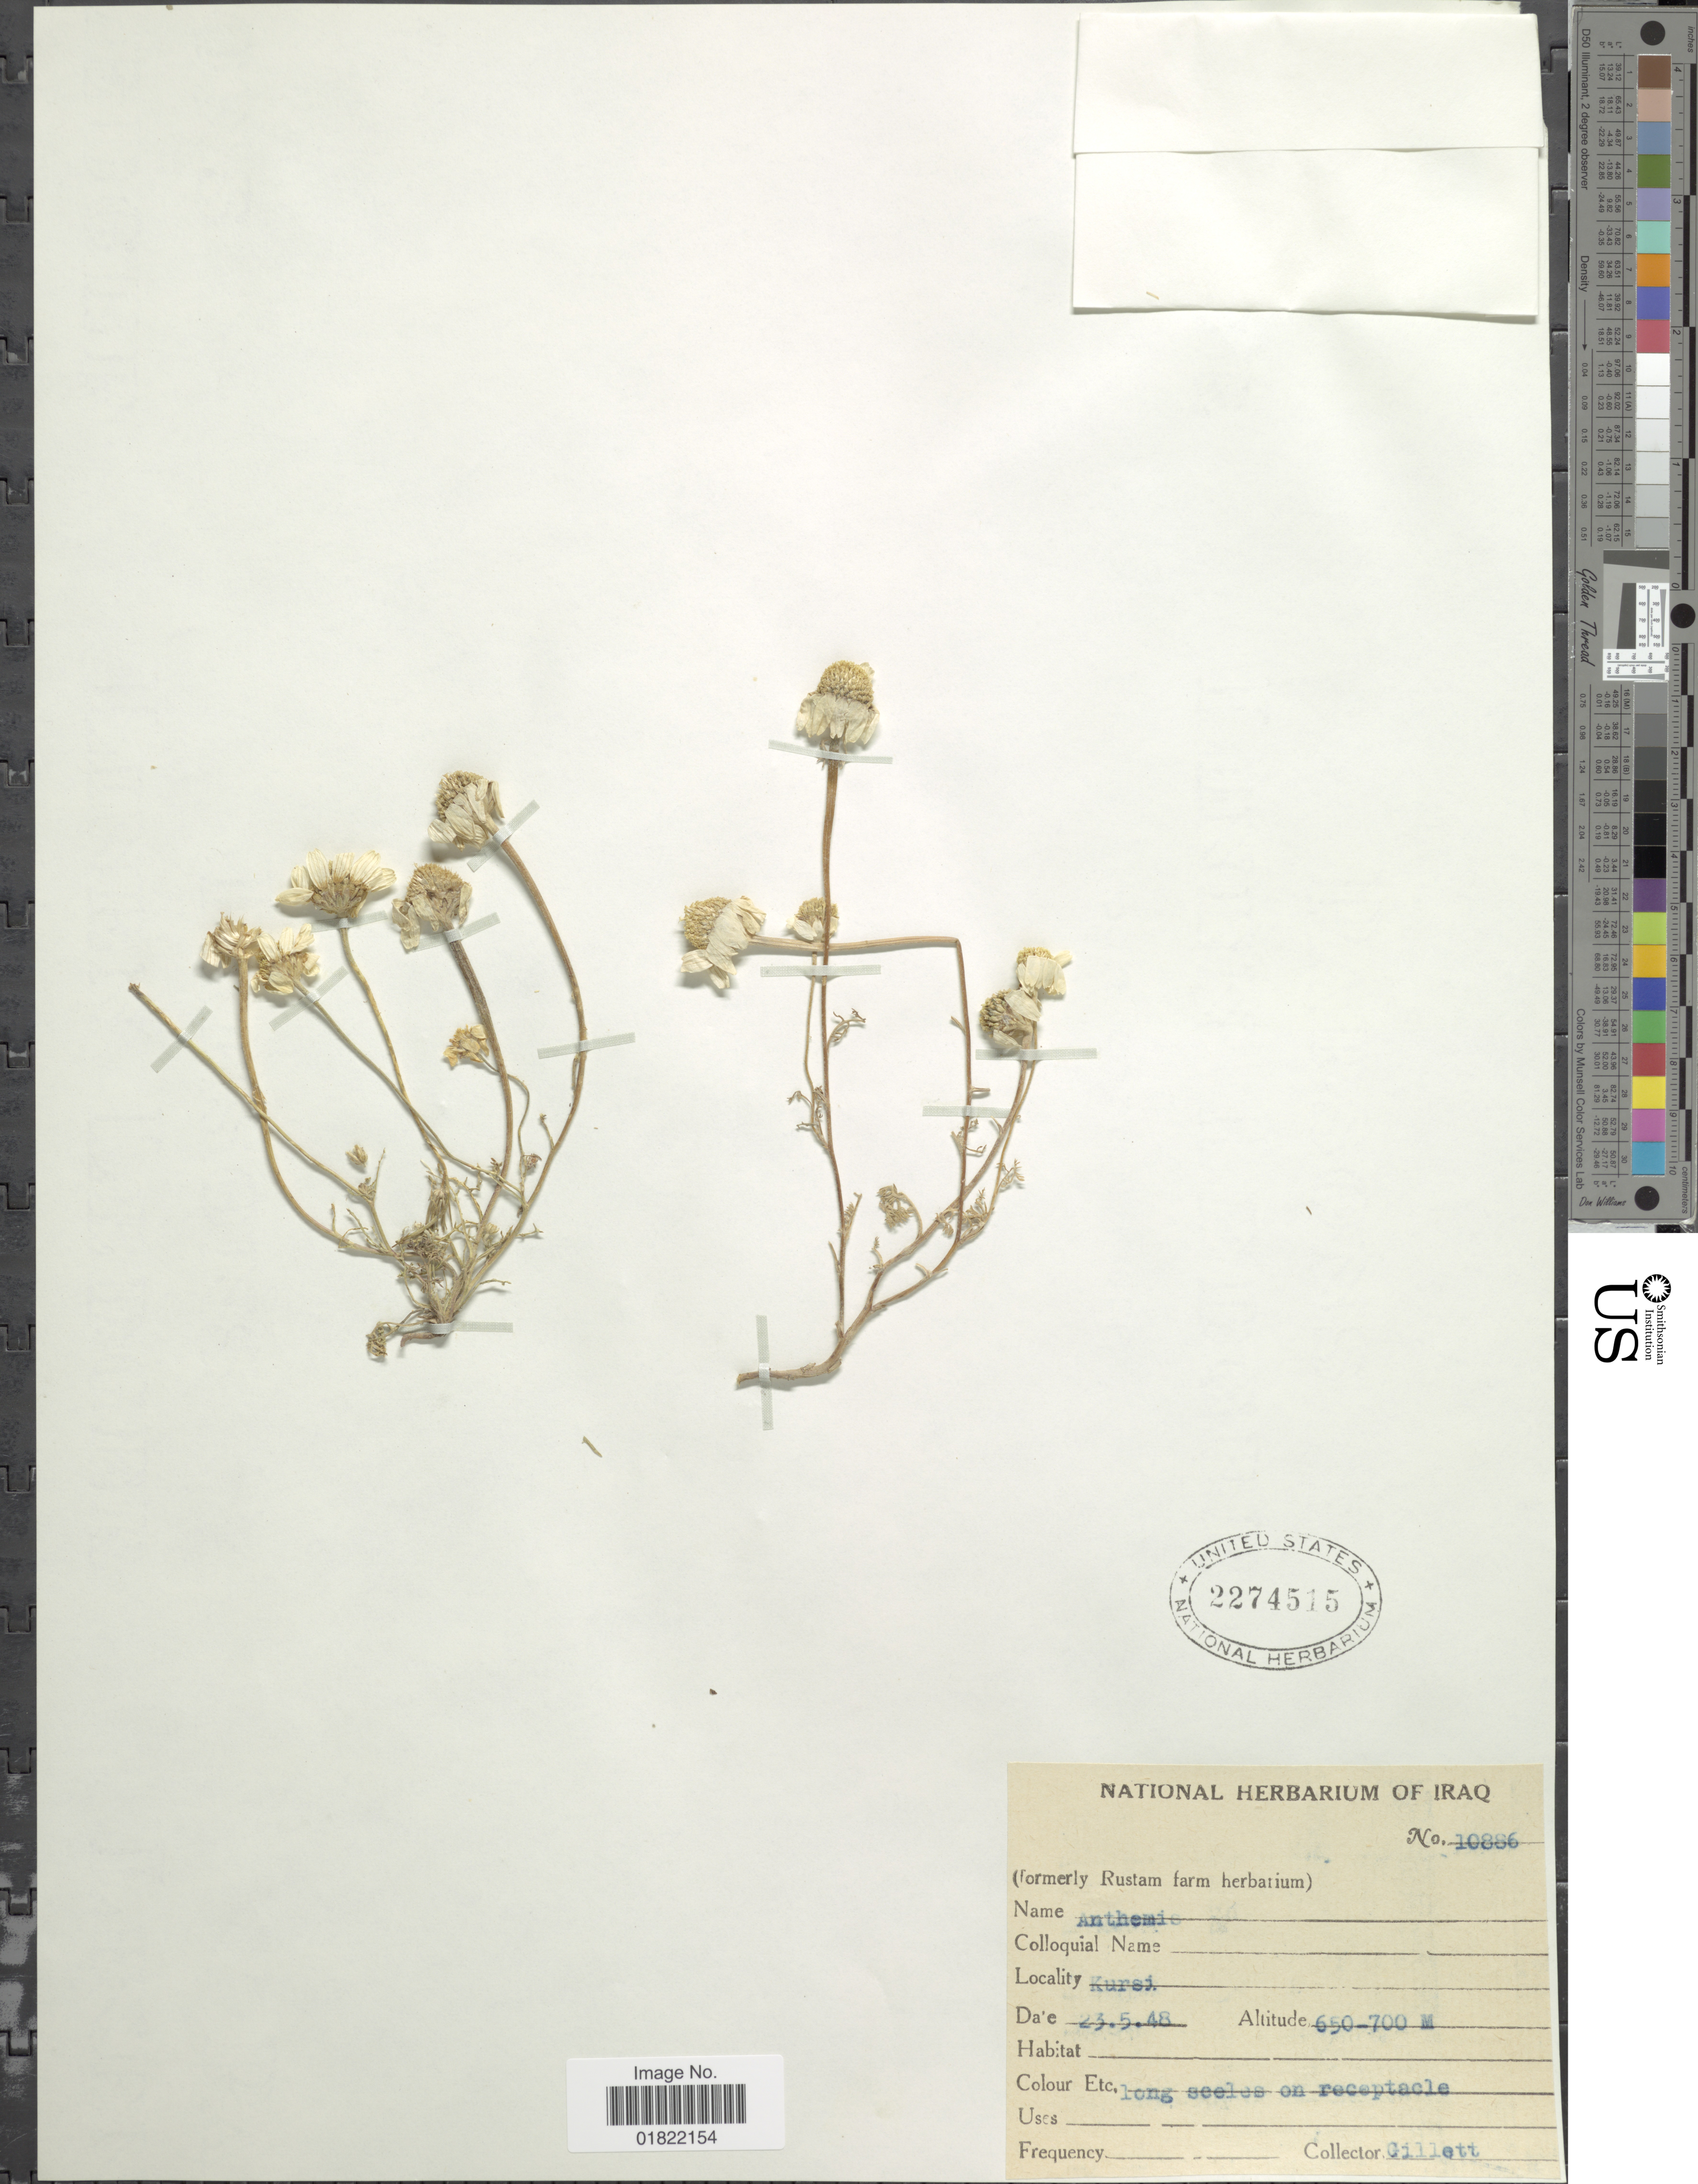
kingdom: Plantae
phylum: Tracheophyta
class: Magnoliopsida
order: Asterales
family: Asteraceae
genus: Anthemis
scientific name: Anthemis sp.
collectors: Gillett, --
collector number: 10886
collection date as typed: Transcribed d/m/y: 23/5/48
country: Iraq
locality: Kursi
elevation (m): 650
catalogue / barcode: US 2274515